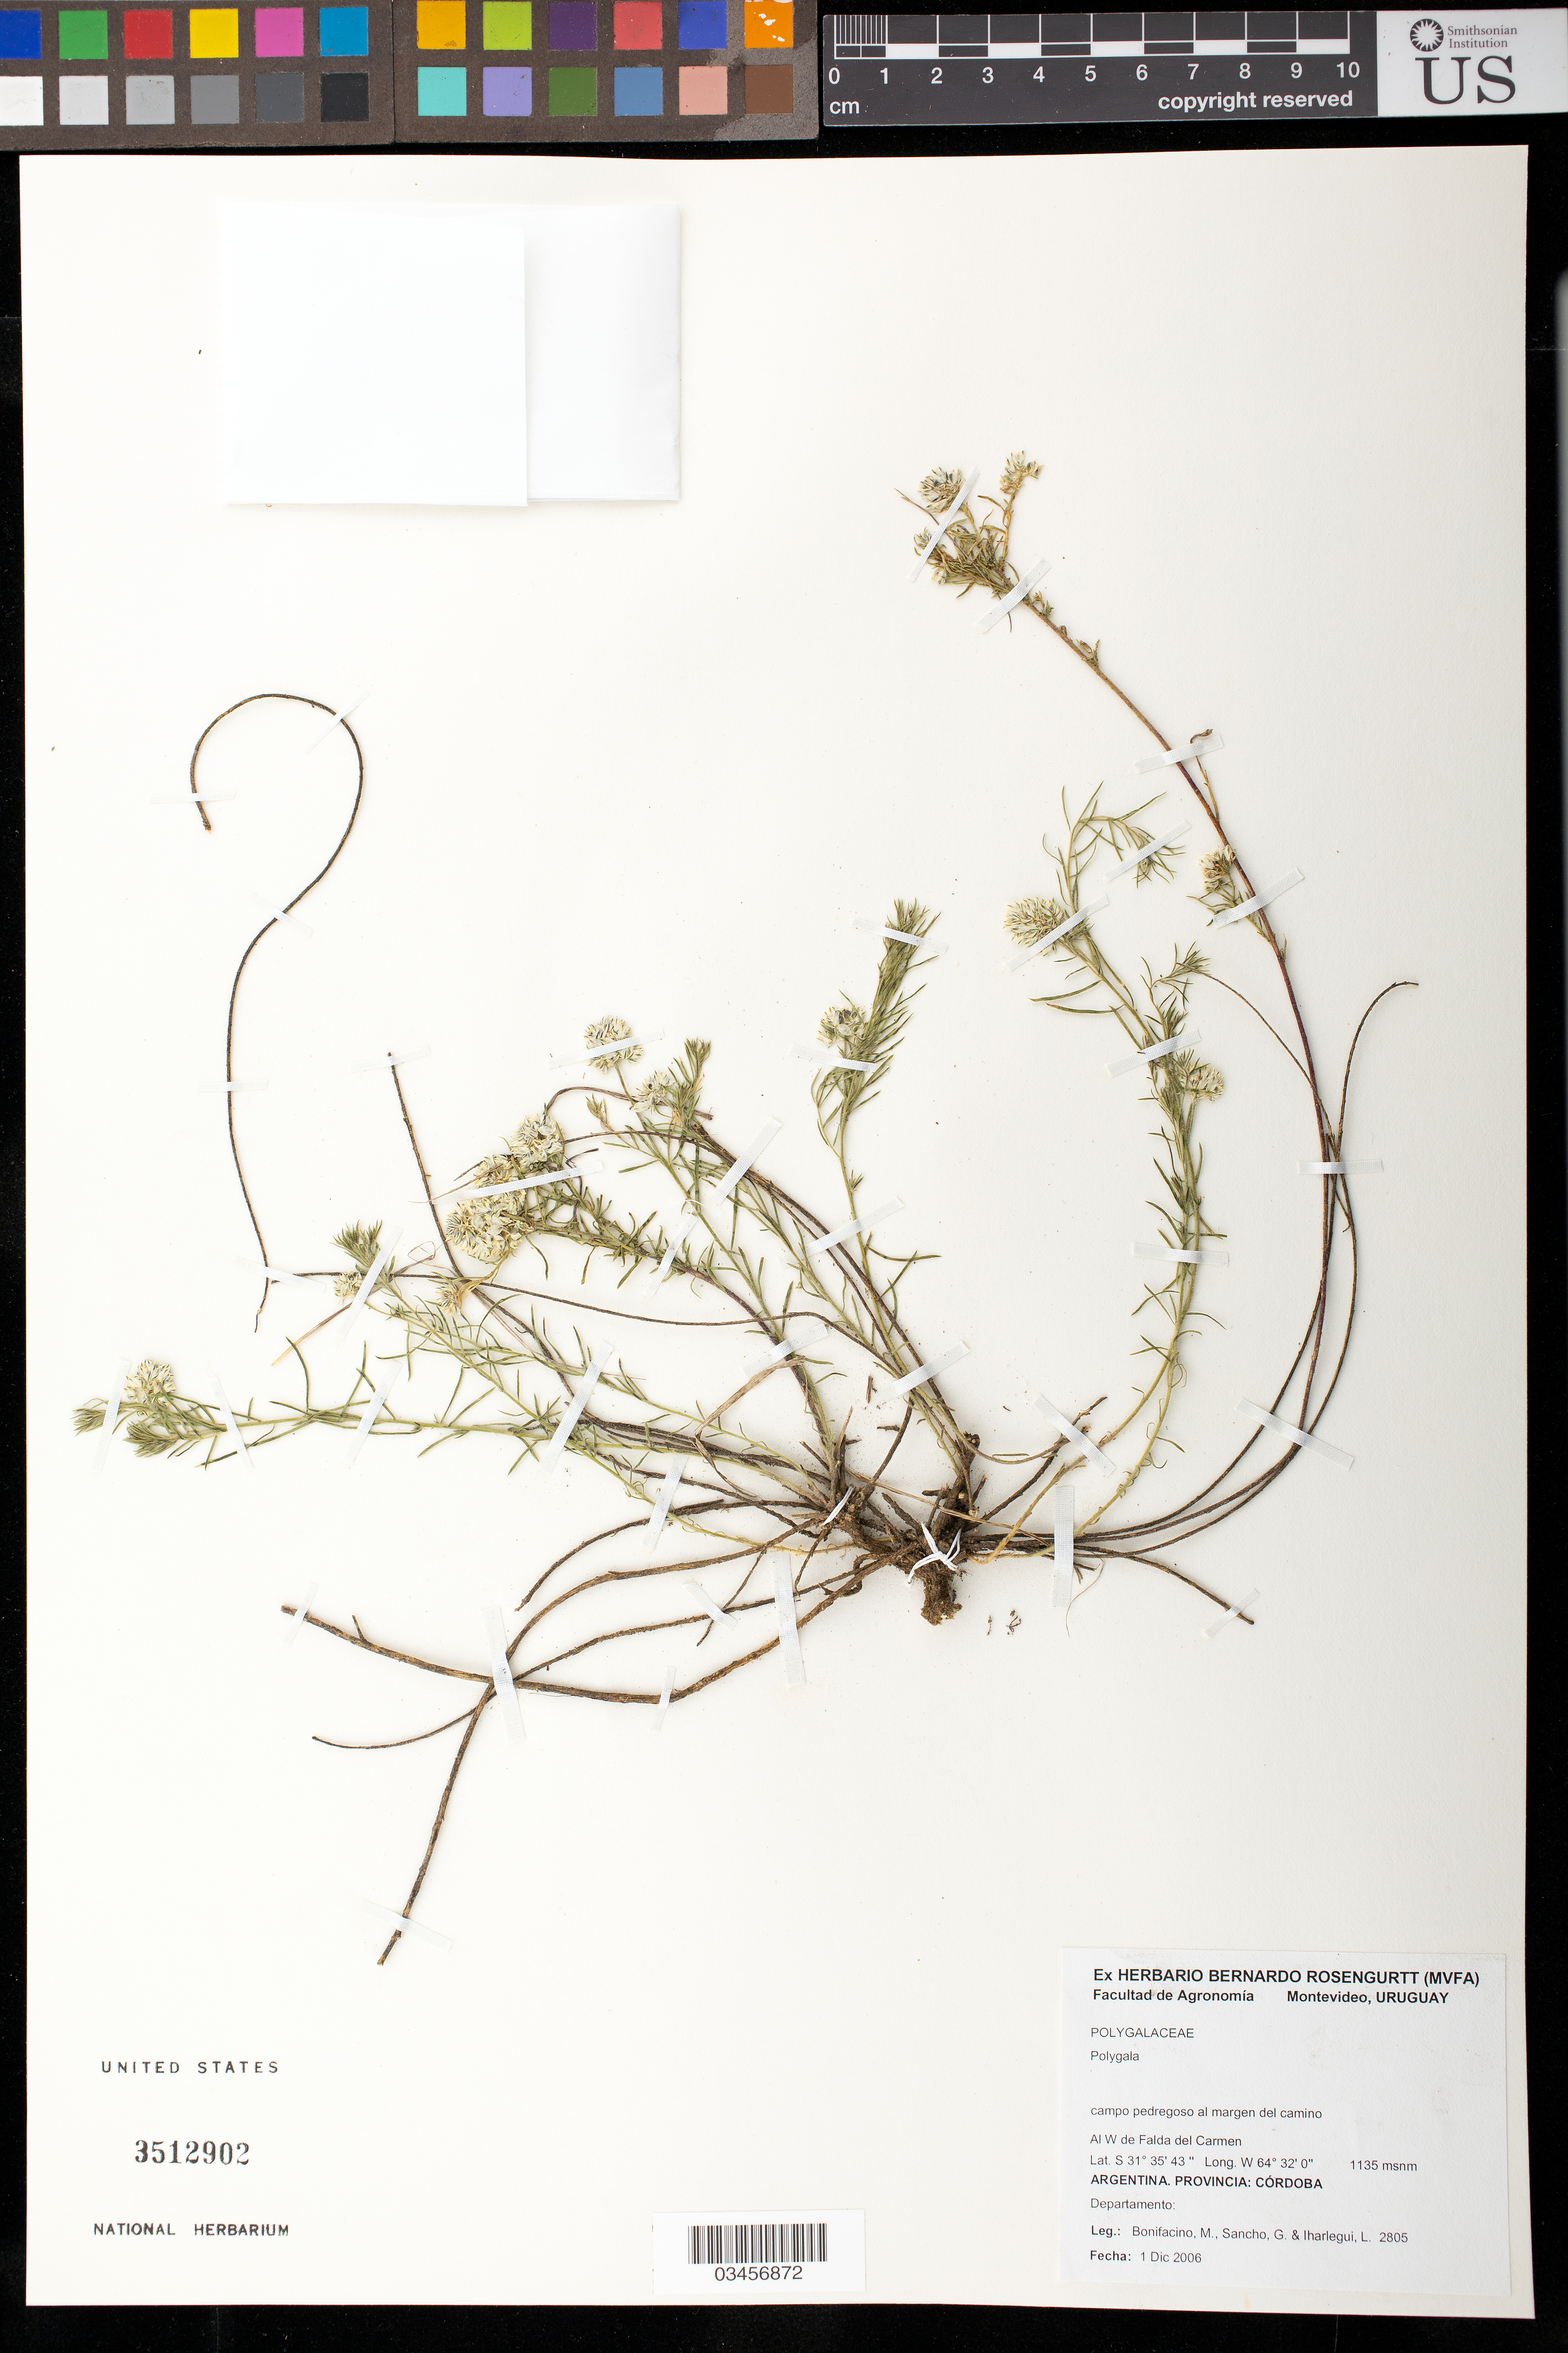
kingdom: Plantae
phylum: Tracheophyta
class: Magnoliopsida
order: Fabales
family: Polygalaceae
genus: Polygala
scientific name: Polygala sp.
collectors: M. Bonifacino, G. Sancho & L. Iharlegui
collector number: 2805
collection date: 2006-12-01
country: Argentina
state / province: Córdoba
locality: Falda del Carmen, al W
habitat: Campo pedregoso al margen del camino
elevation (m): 1135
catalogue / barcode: US 3512902